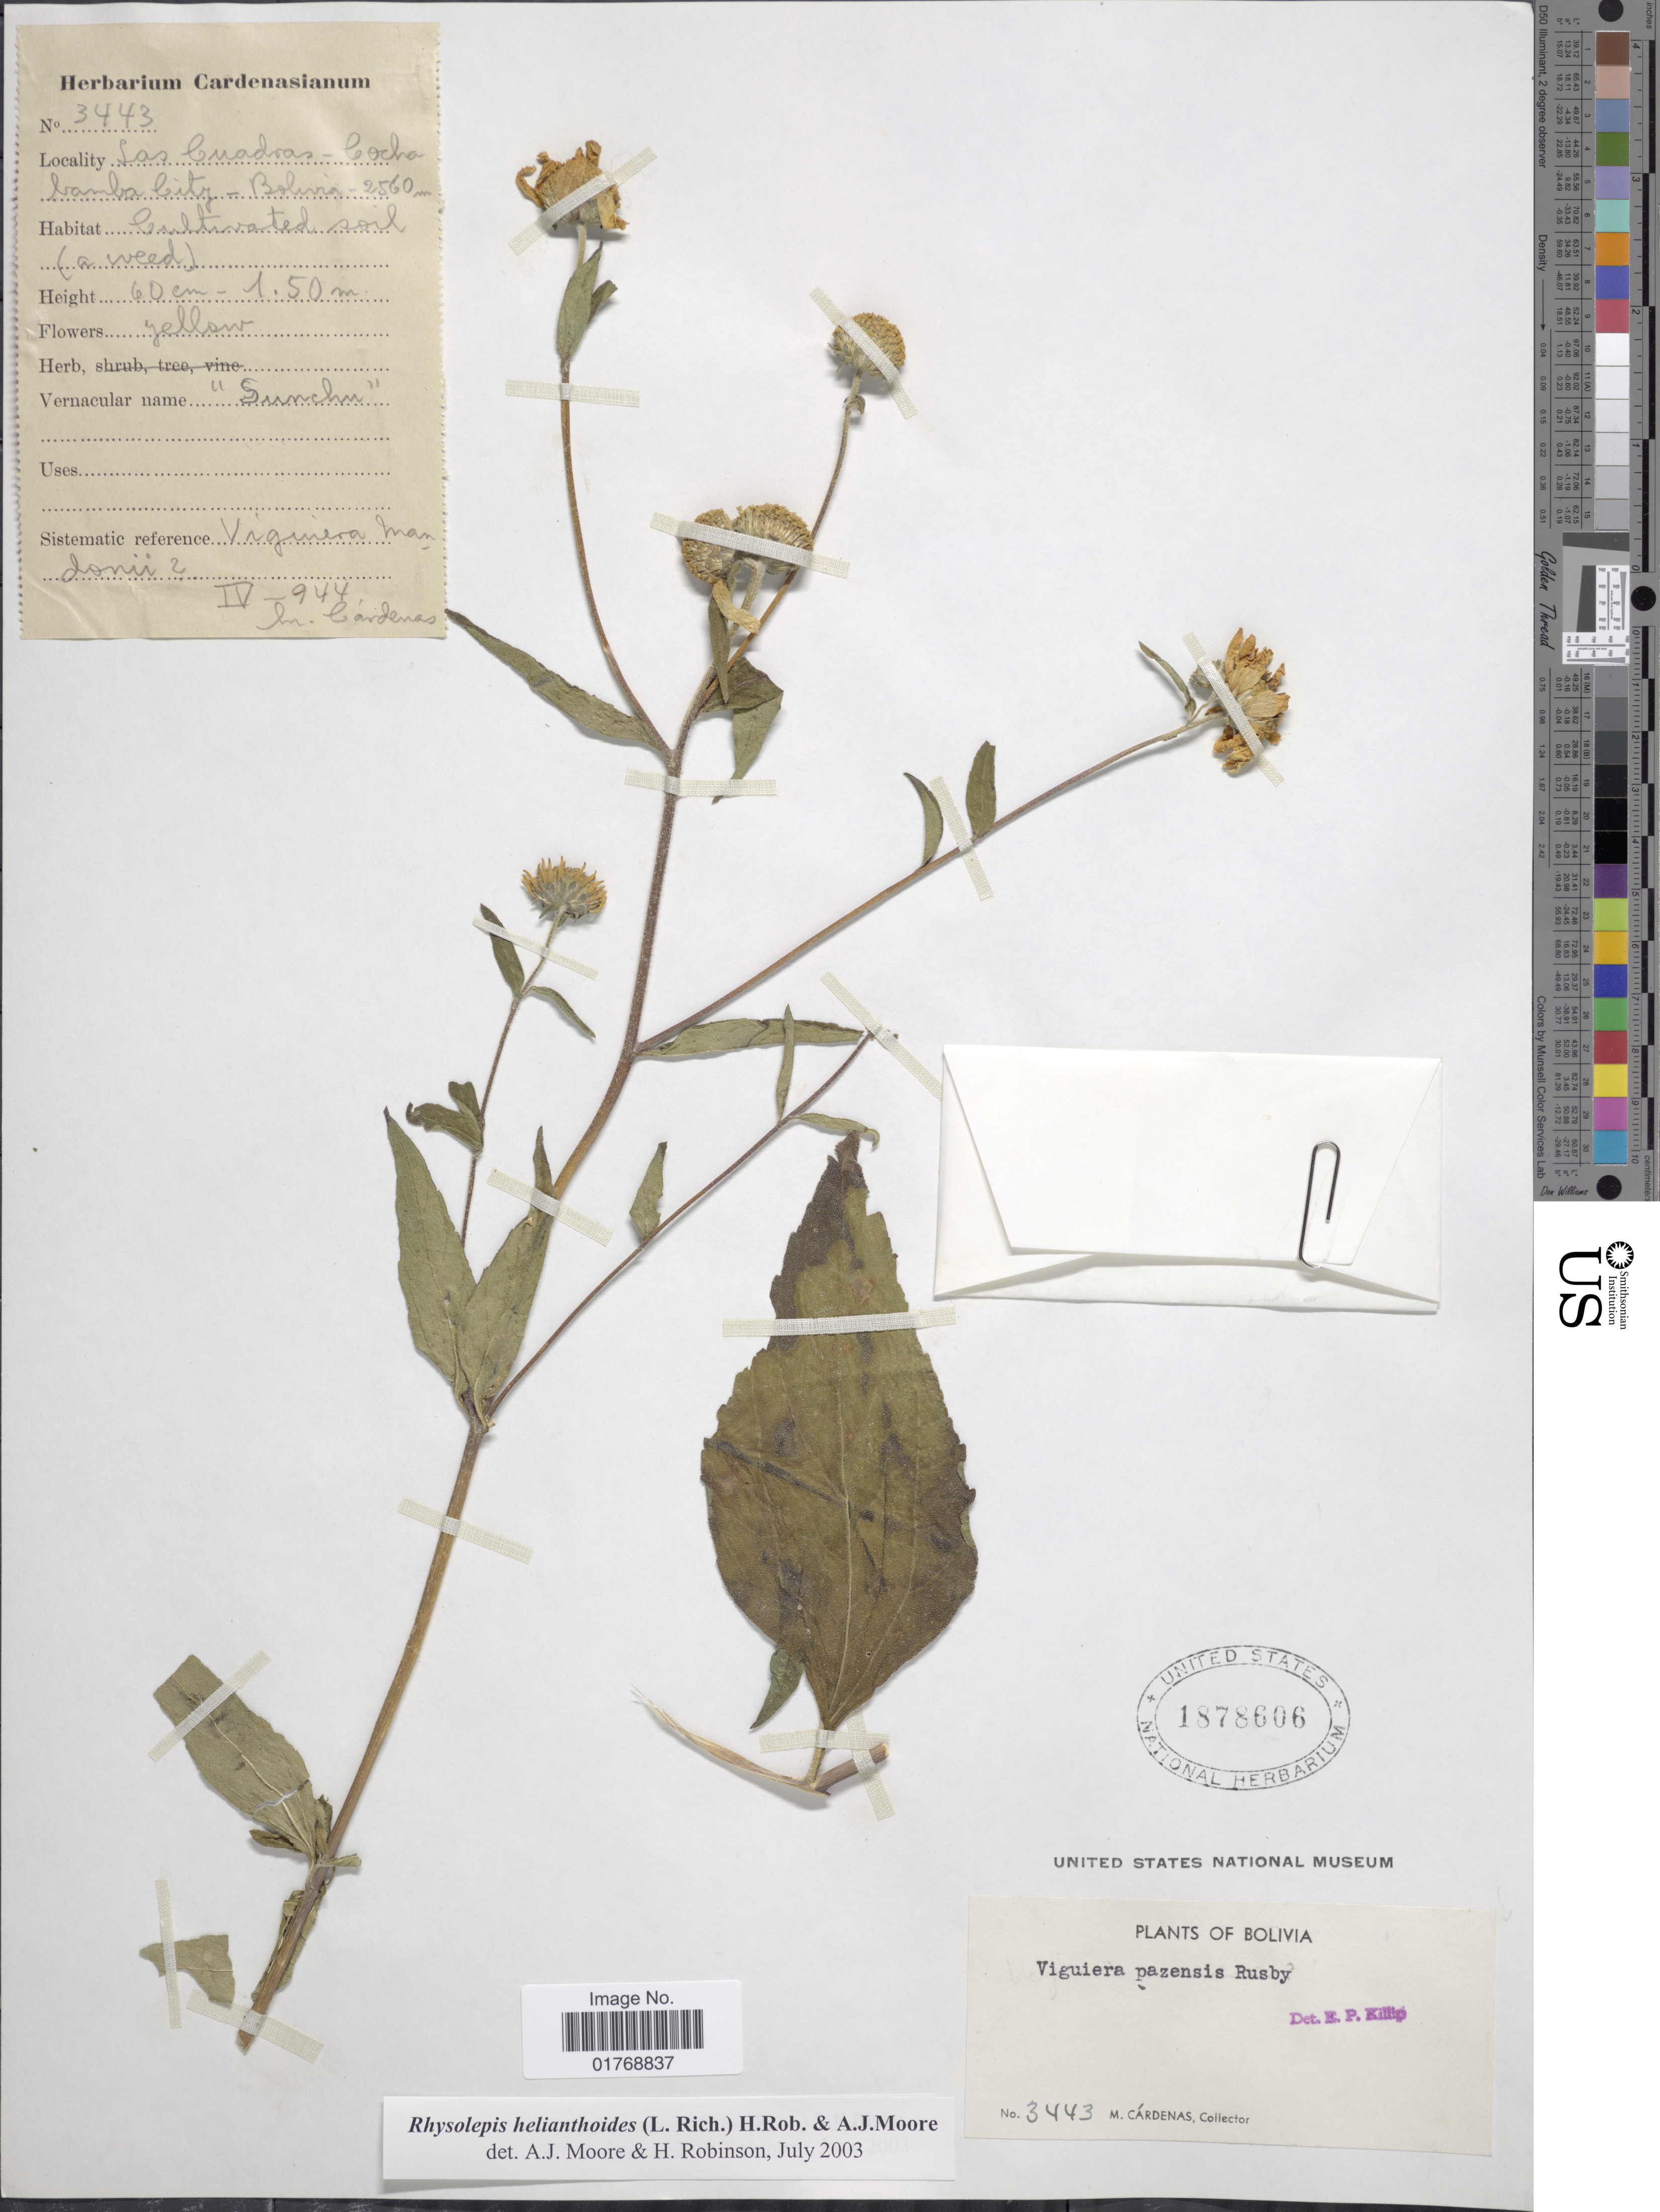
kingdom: Plantae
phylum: Tracheophyta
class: Magnoliopsida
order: Asterales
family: Asteraceae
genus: Viguiera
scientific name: Viguiera procumbens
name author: (Pers.) S.F. Blake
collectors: M. Cárdenas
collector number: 3443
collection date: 1944-04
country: Bolivia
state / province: Cochabamba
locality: Los Cuadras - Cochabamba City - Bolivia.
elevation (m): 2560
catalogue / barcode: US 1878606